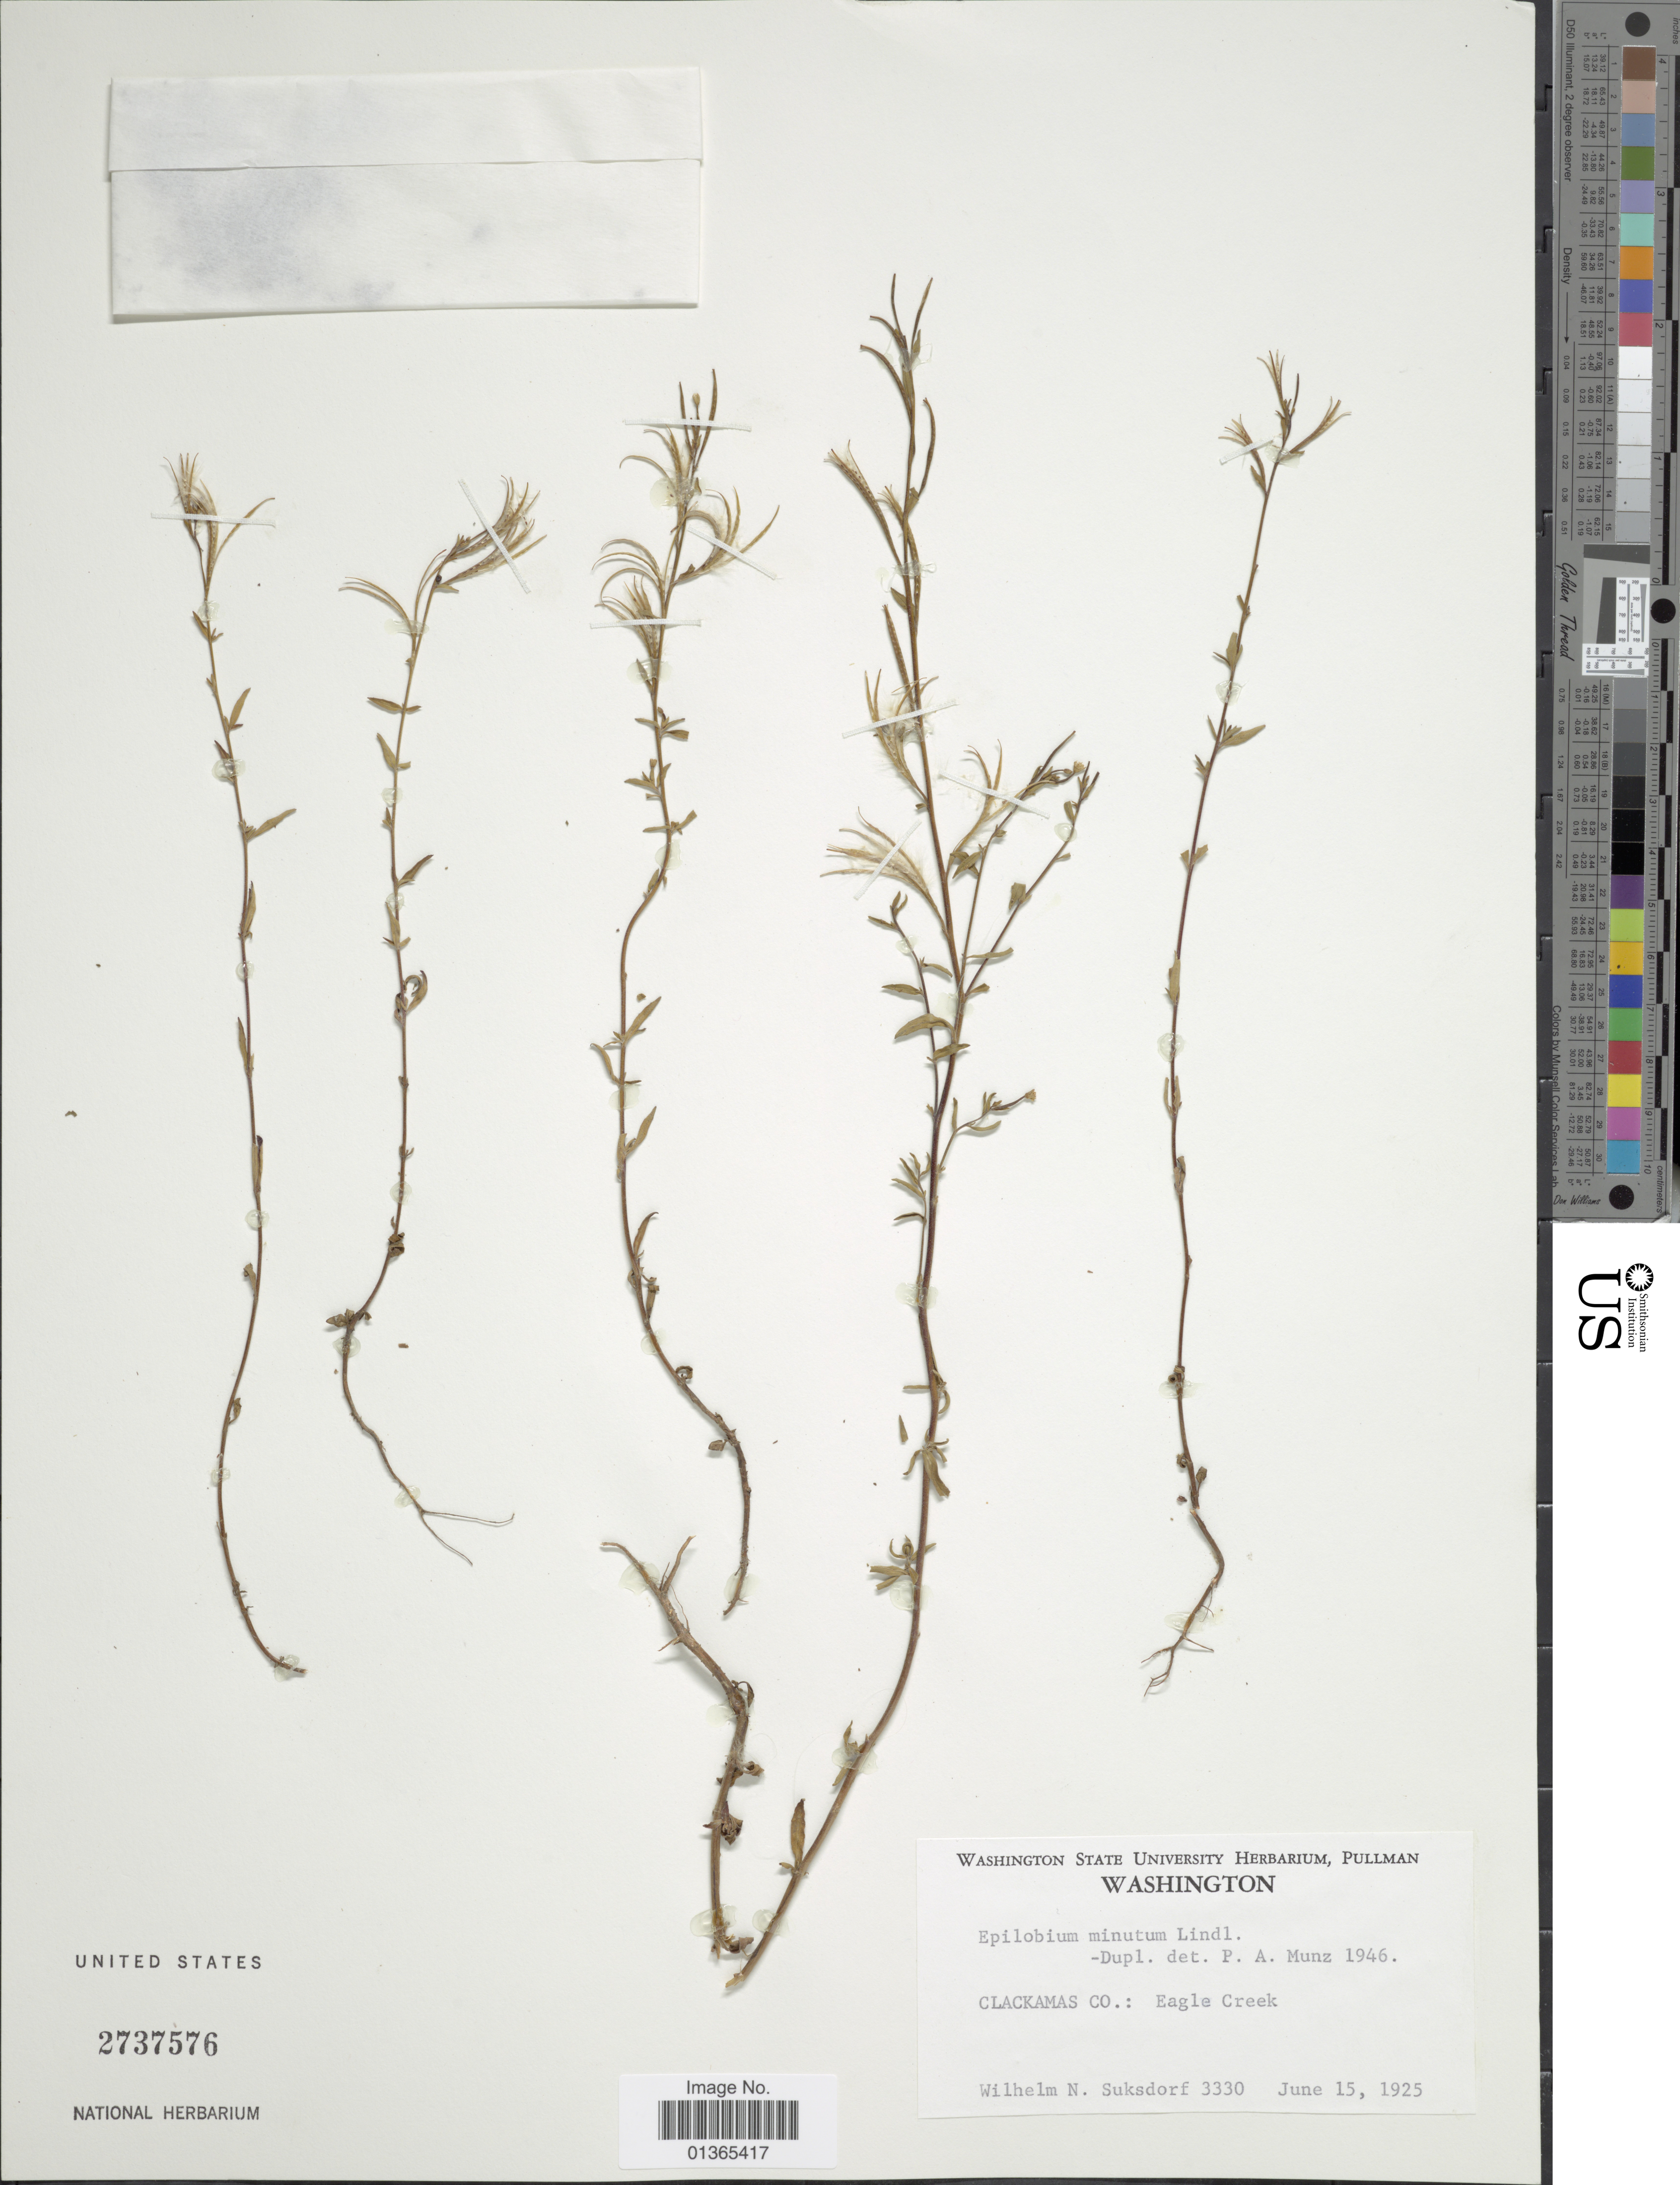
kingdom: Plantae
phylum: Tracheophyta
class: Magnoliopsida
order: Myrtales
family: Onagraceae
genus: Epilobium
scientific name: Epilobium minutum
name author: Lindl. ex Lehm.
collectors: W. N. Suksdorf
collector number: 3330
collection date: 1925-06-15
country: United States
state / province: Washington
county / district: Snohomish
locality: Clackamas Co.: Eagle Creek.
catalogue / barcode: US 2737576